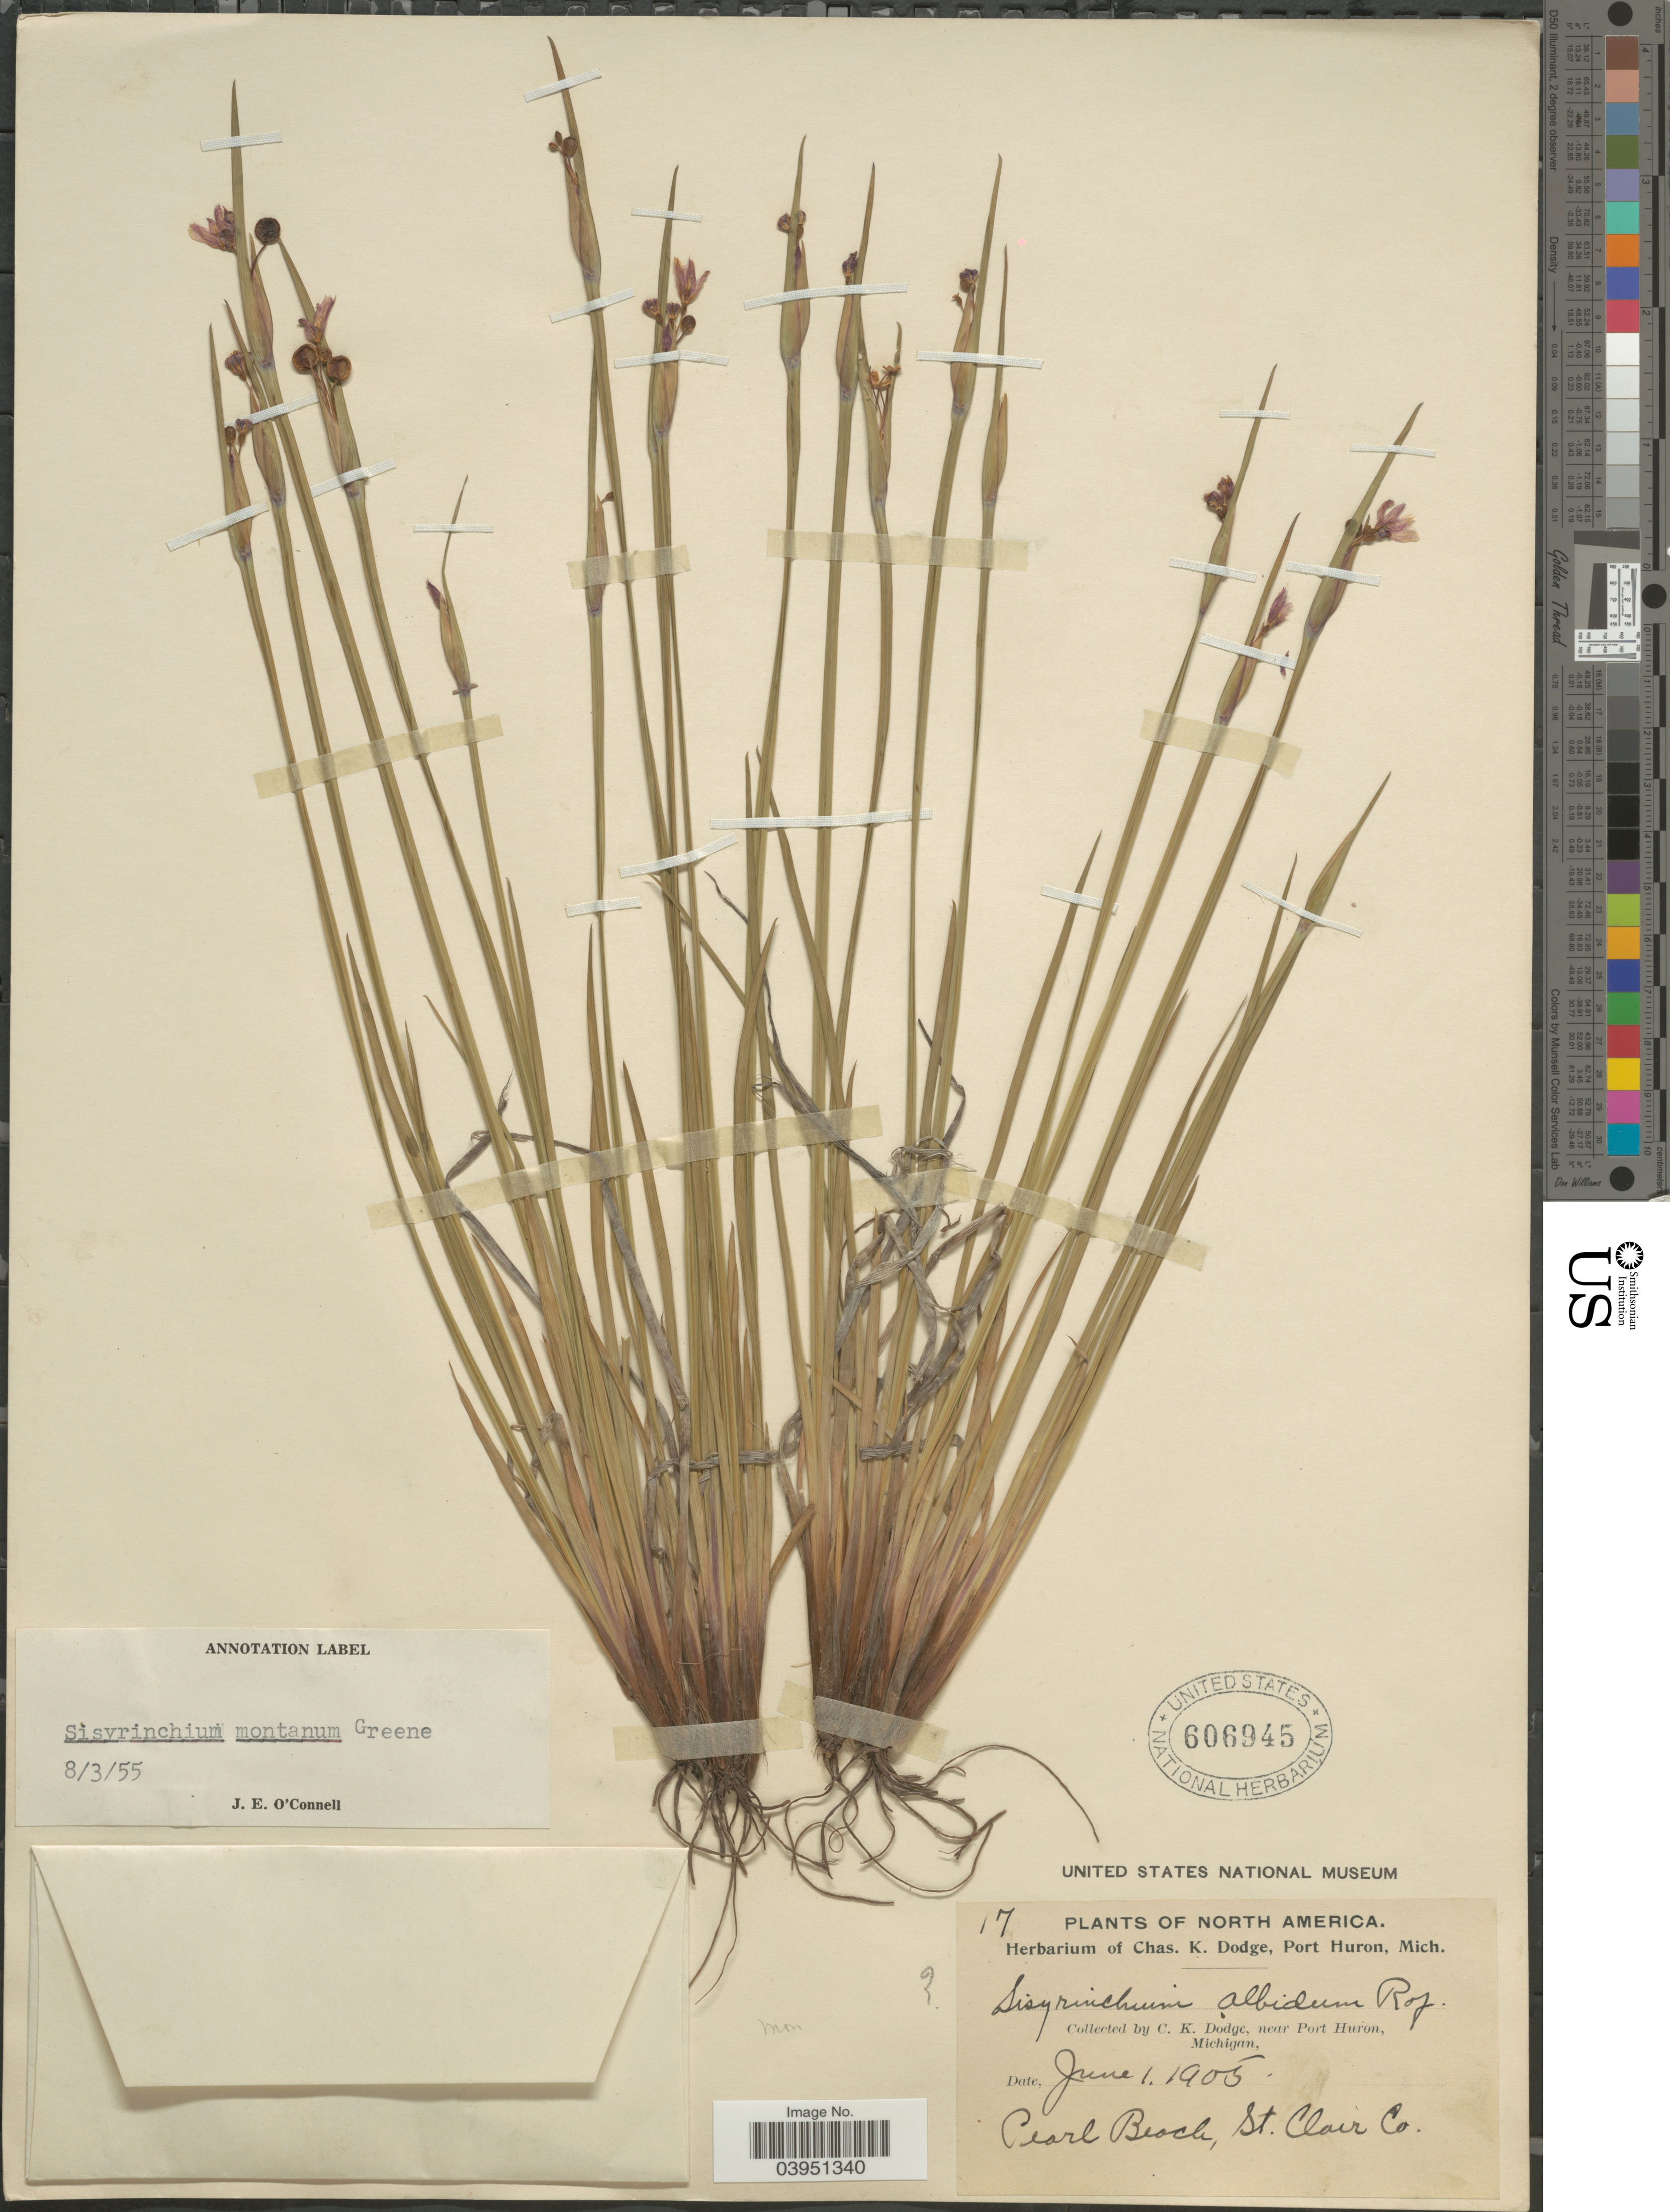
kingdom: Plantae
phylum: Tracheophyta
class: Liliopsida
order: Asparagales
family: Iridaceae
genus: Sisyrinchium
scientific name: Sisyrinchium montanum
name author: Greene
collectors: C. Dodge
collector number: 17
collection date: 1905-06-01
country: United States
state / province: Michigan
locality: Near Port Huron, Pearl Beach, St. Clair Co.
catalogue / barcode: US 606945